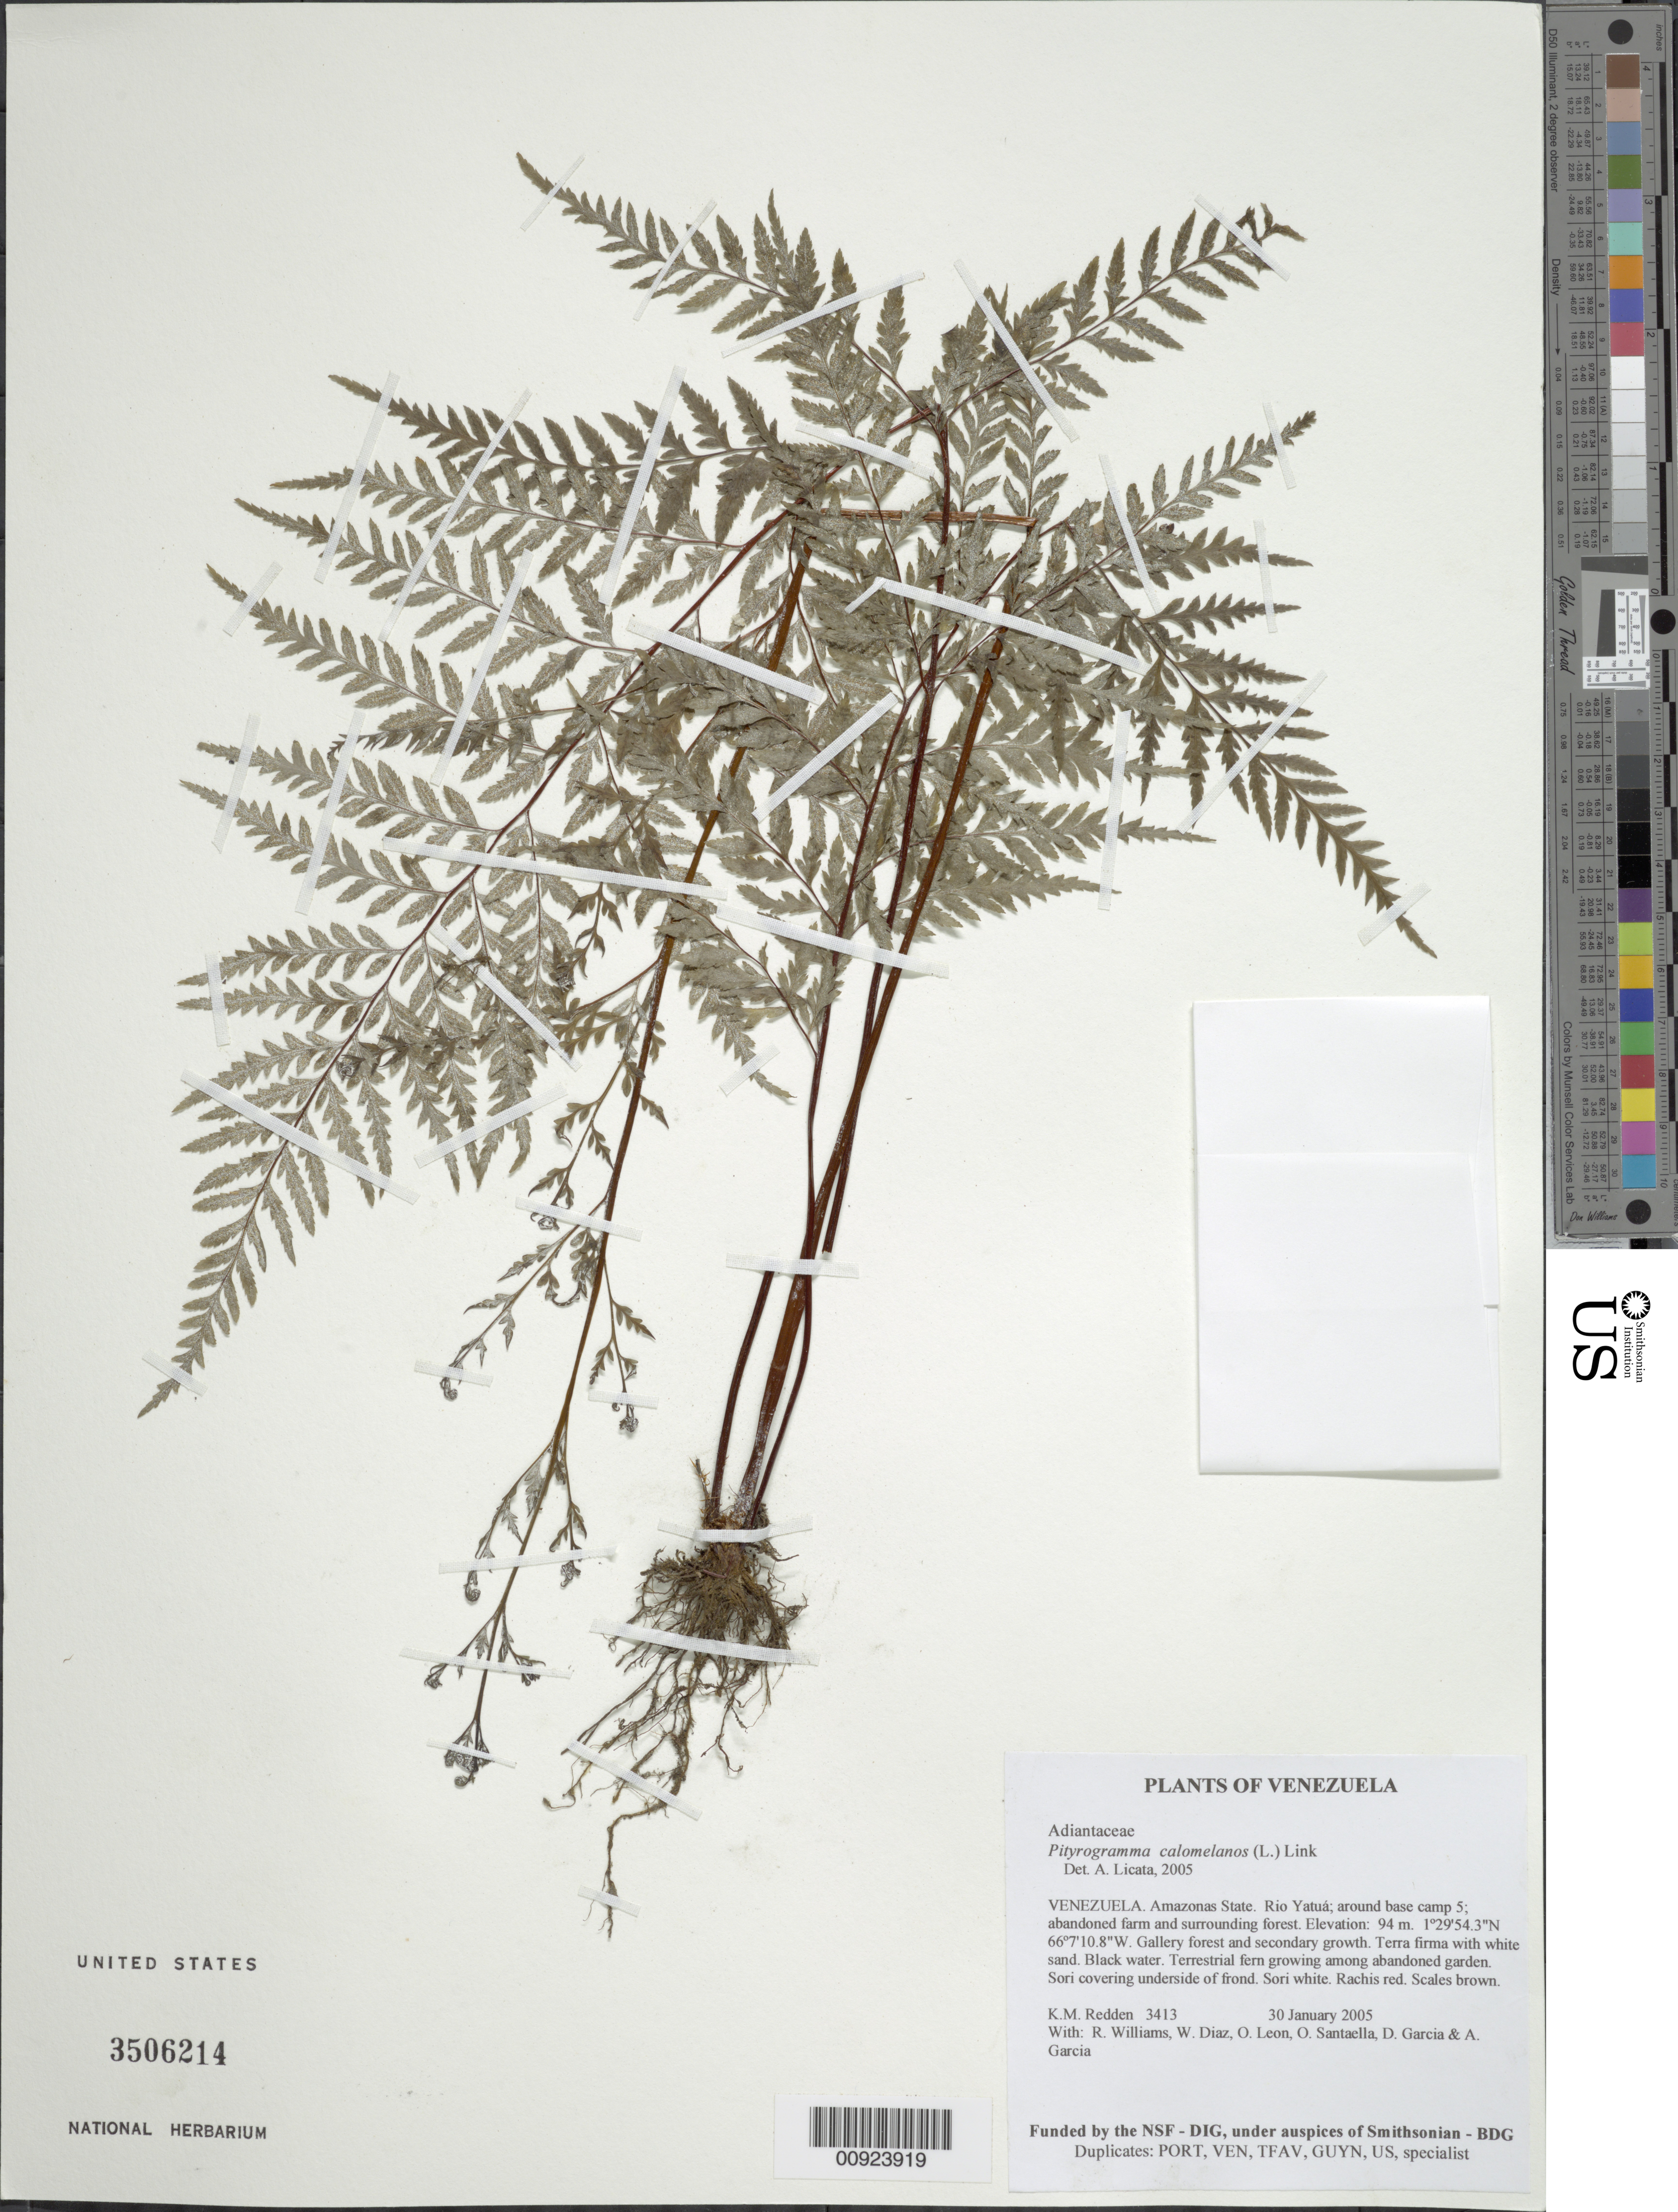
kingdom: Plantae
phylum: Tracheophyta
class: Polypodiopsida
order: Polypodiales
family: Pteridaceae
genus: Pityrogramma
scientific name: Pityrogramma calomelanos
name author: (L.) Link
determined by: Licata, A., (PORT), Univ. Nac. Exp. de los Llanos Ezequiel Zamora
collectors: K. M. Redden, R. Williams, W. Díaz P., O. León, O. Santaella, D. Garcia & A. Garcia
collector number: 3413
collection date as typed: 30 January 2005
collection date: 2005-01-30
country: Venezuela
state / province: Amazonas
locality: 09 - Rio Yatuá; around base camp 5; abandoned farm and surrounding forest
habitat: Gallery forest and secondary growth. Terra firma with white sand. Black water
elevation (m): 94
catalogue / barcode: US 3506214